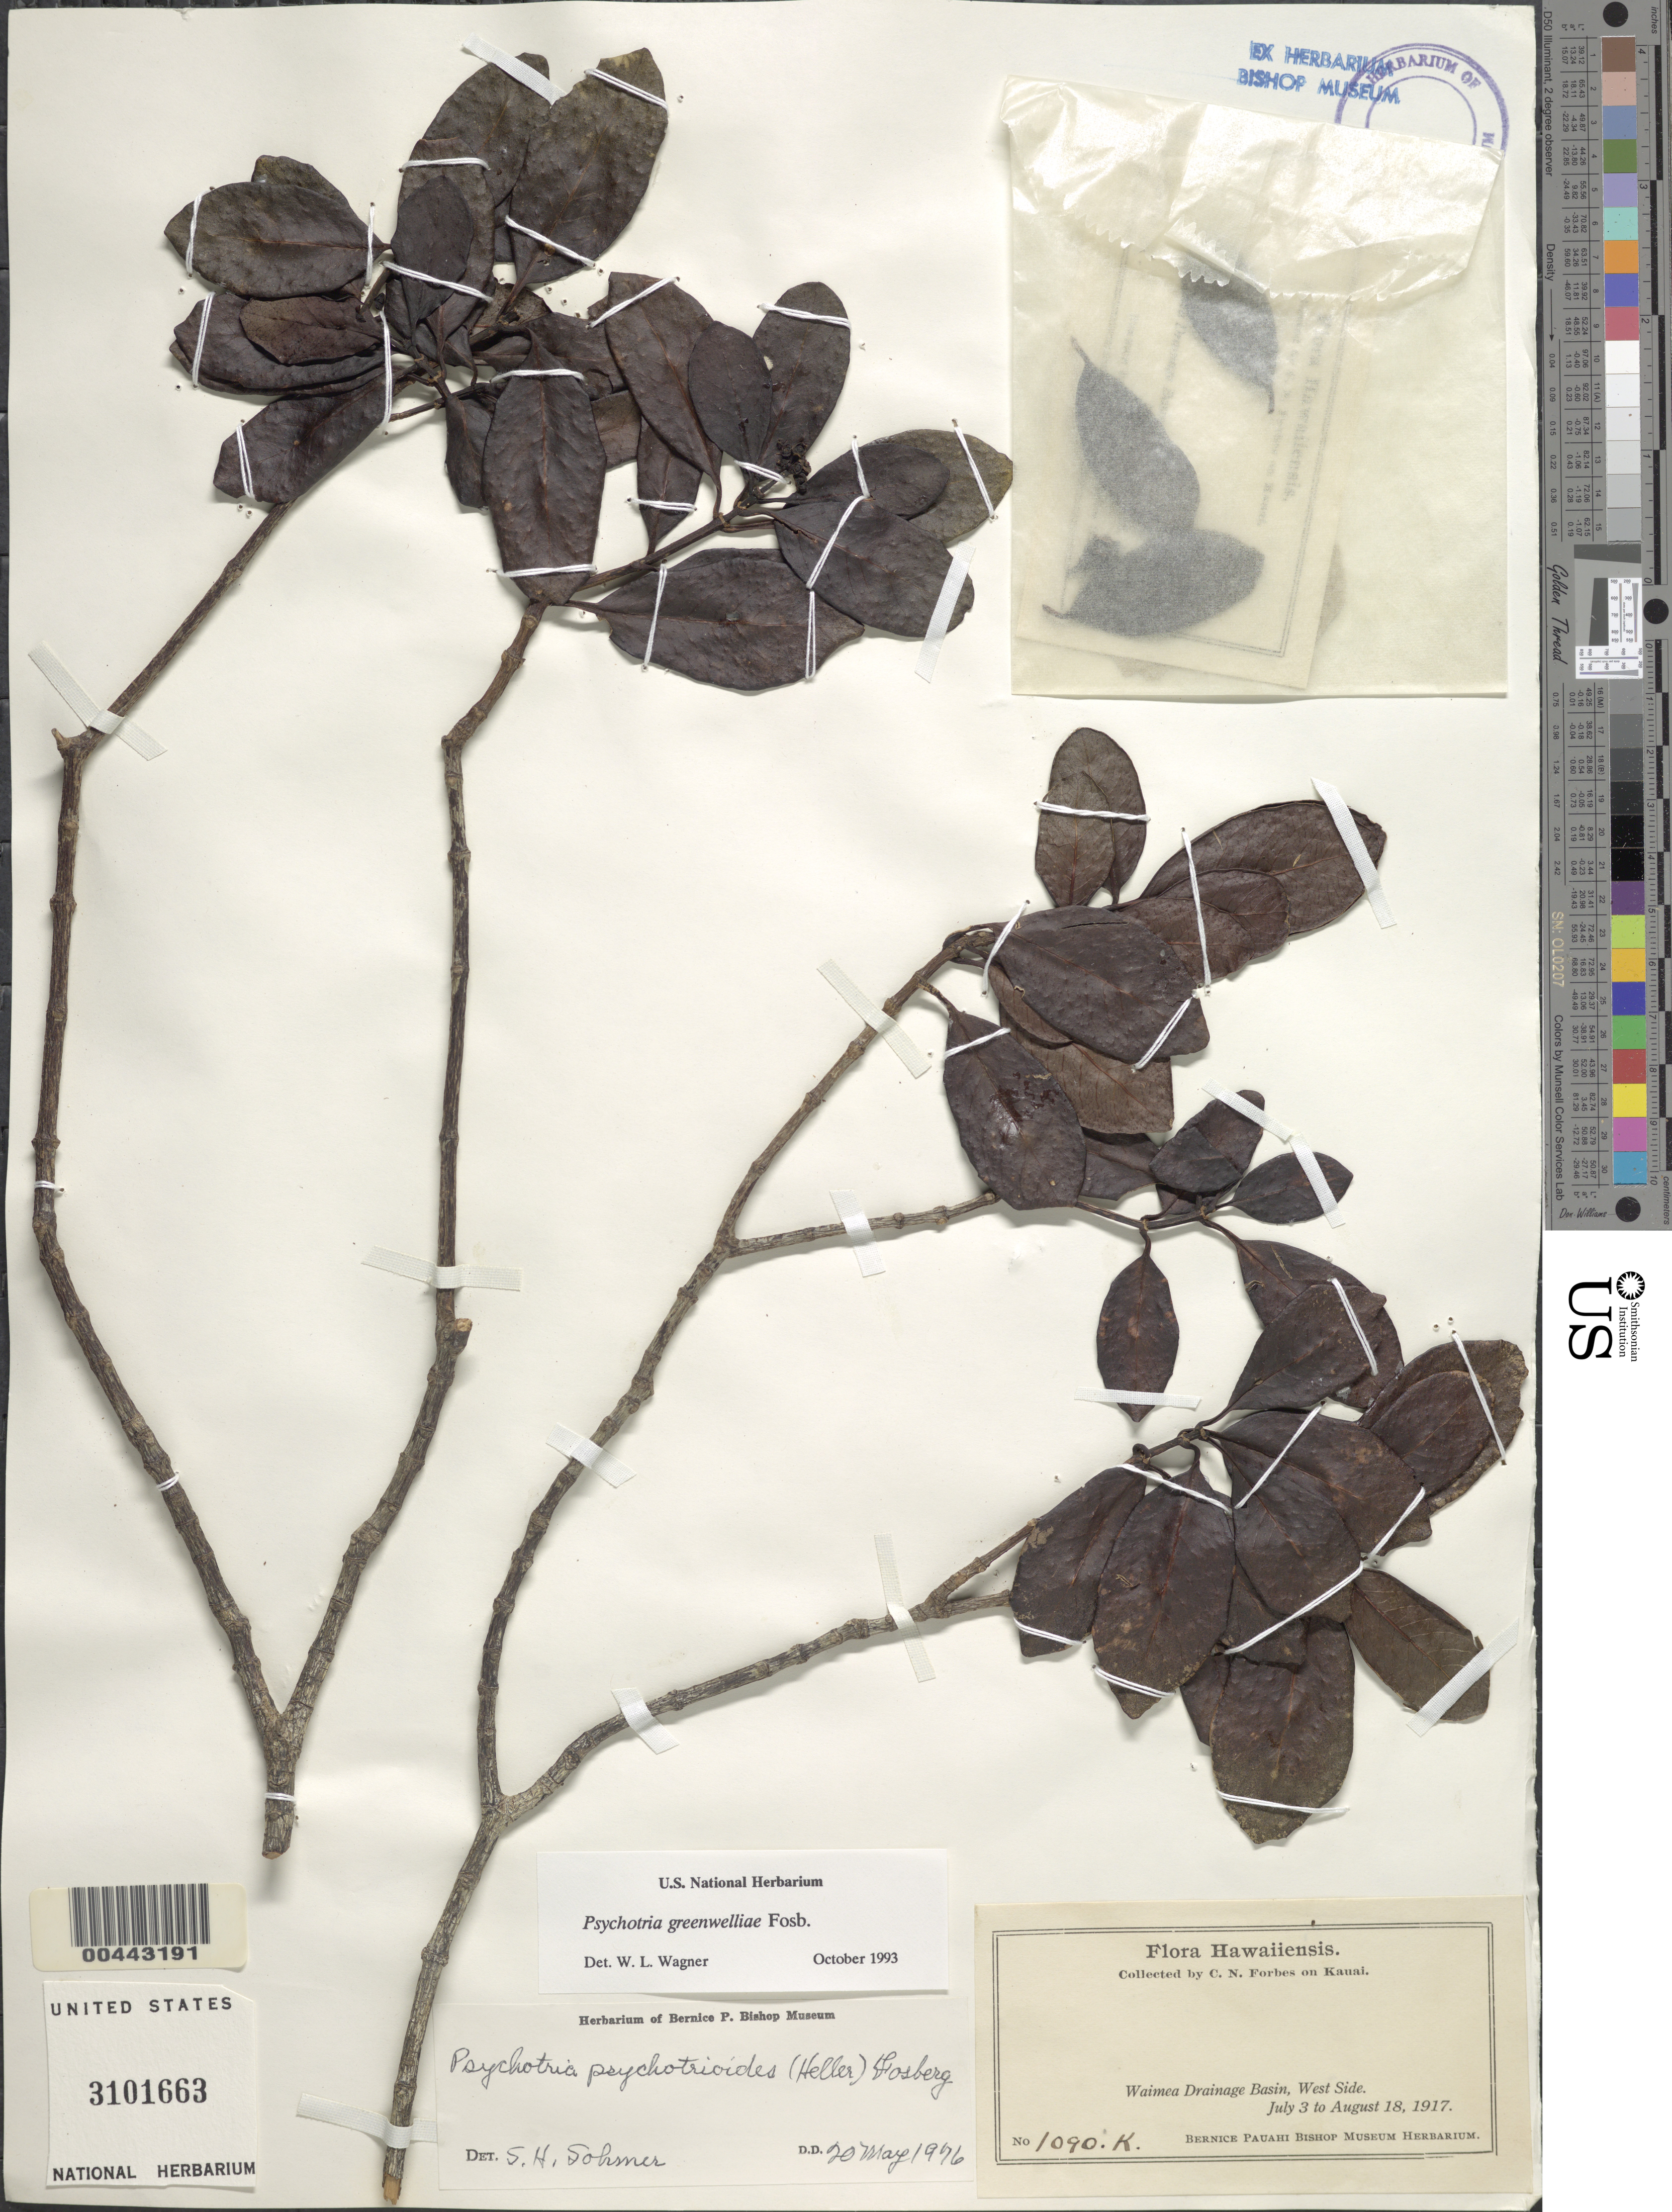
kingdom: Plantae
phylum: Tracheophyta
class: Magnoliopsida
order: Gentianales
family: Rubiaceae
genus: Psychotria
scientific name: Psychotria greenwelliae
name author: Fosberg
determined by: Wagner, W. L., (BOT), Smithsonian Institution - National Museum of Natural History (UNITED STATES)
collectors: C. N. Forbes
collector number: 1090.K.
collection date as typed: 3 Jul 1917 to 18 Aug 1917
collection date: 1917-07-03/1917-08-18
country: United States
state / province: Hawaii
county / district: Kauai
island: Kaua'i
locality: Waimea Drainage Basin, West Side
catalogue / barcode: US 3101663